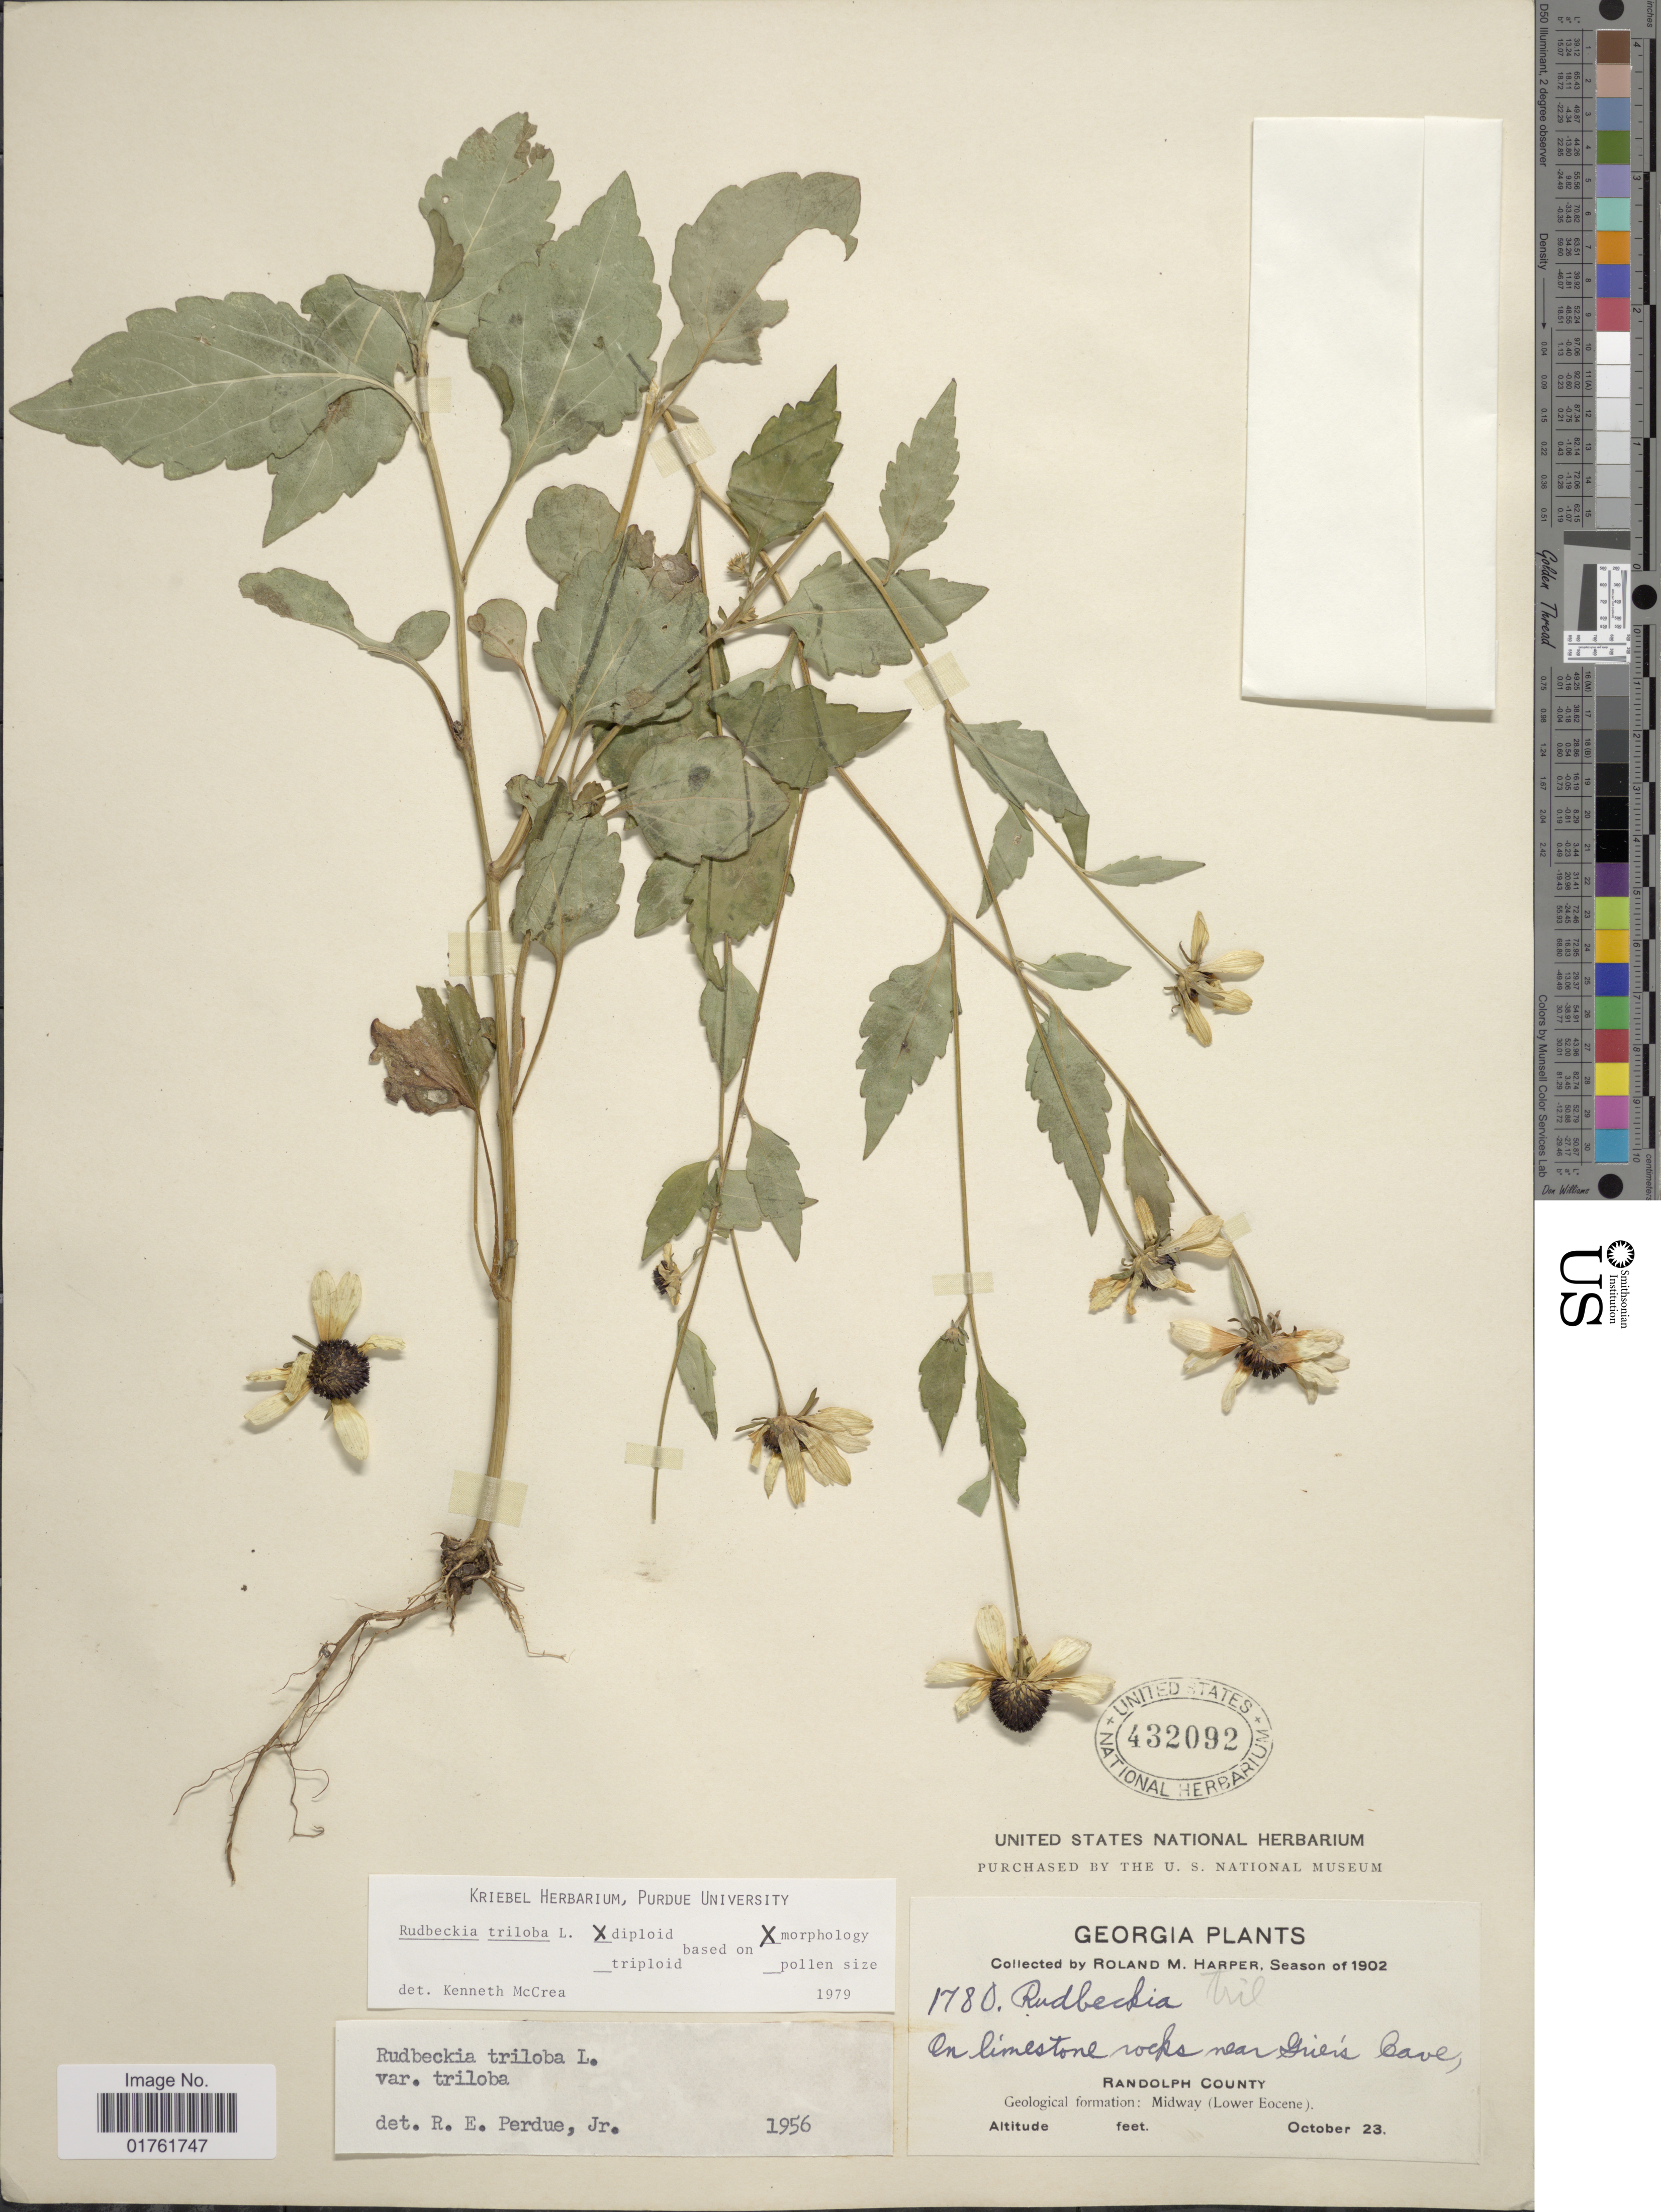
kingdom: Plantae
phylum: Tracheophyta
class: Magnoliopsida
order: Asterales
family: Asteraceae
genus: Rudbeckia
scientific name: Rudbeckia triloba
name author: L.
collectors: R. M. Harper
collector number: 1780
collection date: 1902-10-23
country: United States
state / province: Georgia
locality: On limestone rocks near Griers Cave, Randolph County, Geological formatuion: Midway (Lower Eocene)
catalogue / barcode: US 432092